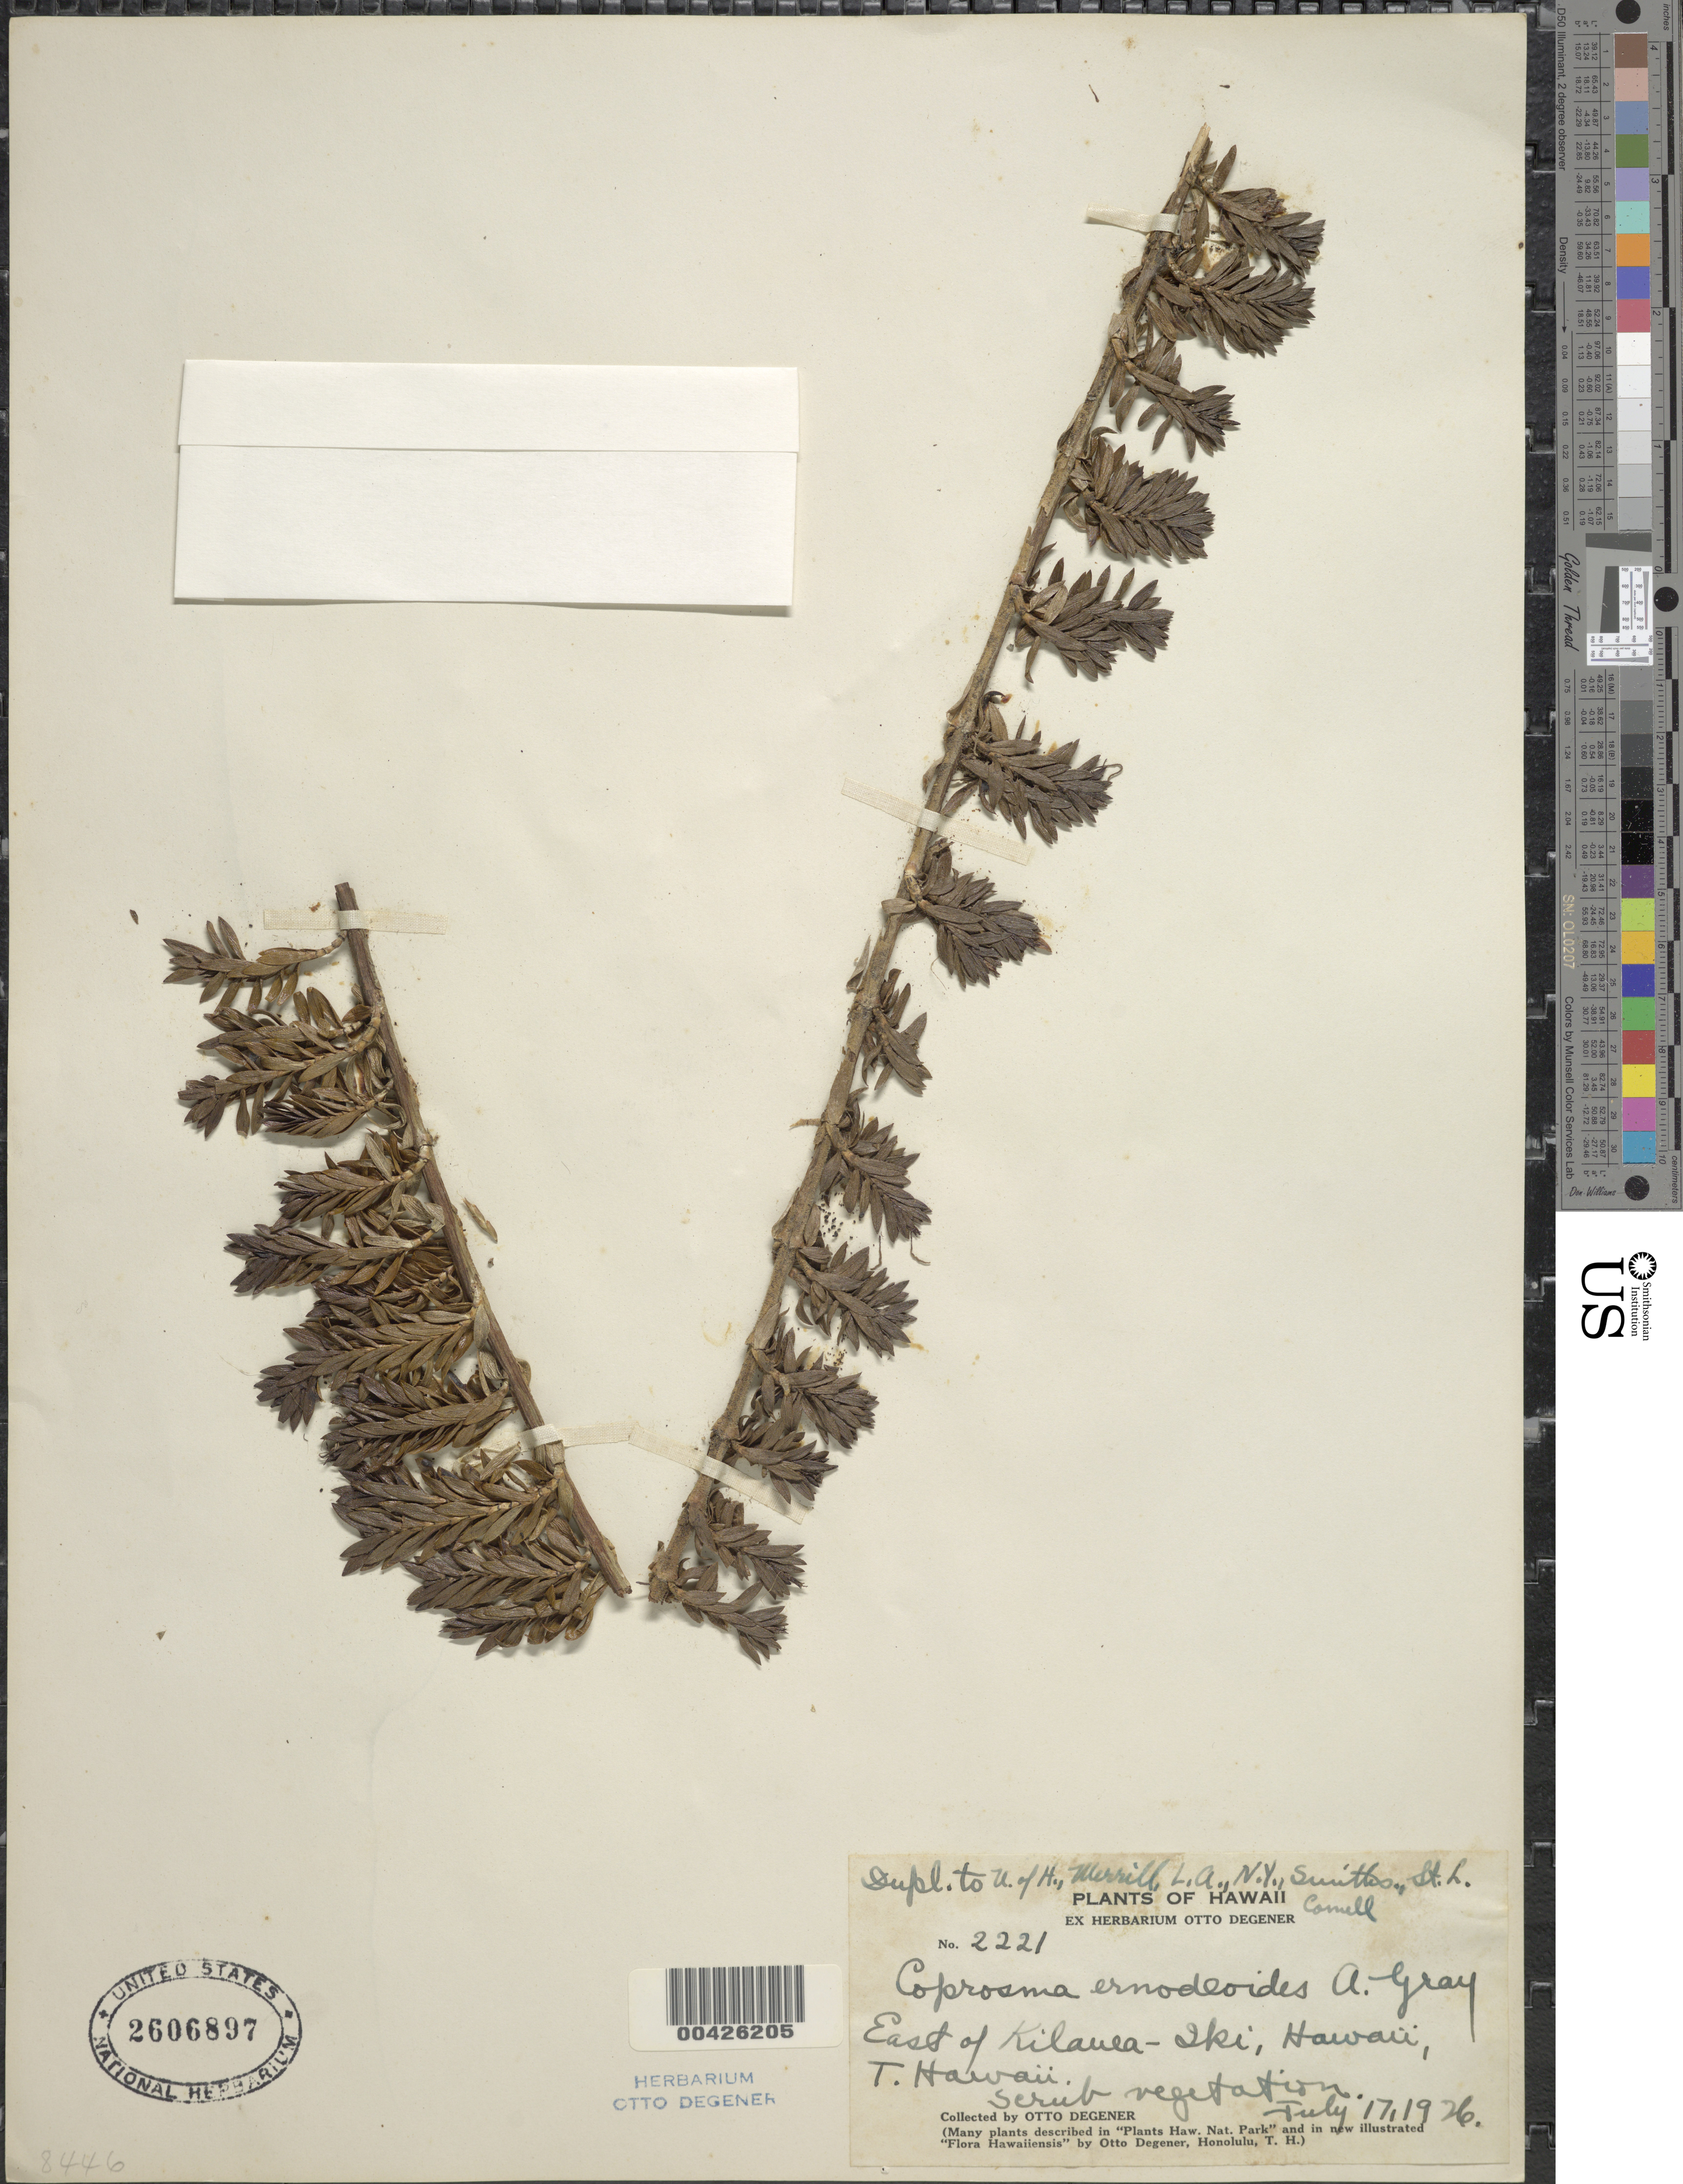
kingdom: Plantae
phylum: Tracheophyta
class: Magnoliopsida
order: Gentianales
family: Rubiaceae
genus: Coprosma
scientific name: Coprosma ernodeoides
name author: A. Gray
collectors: O. Degener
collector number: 2221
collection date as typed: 16 Jul 1926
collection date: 1926-07-16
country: United States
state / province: Hawaii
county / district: Hawaii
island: Hawaii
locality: E of Kilauea-Iki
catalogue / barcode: US 2606897